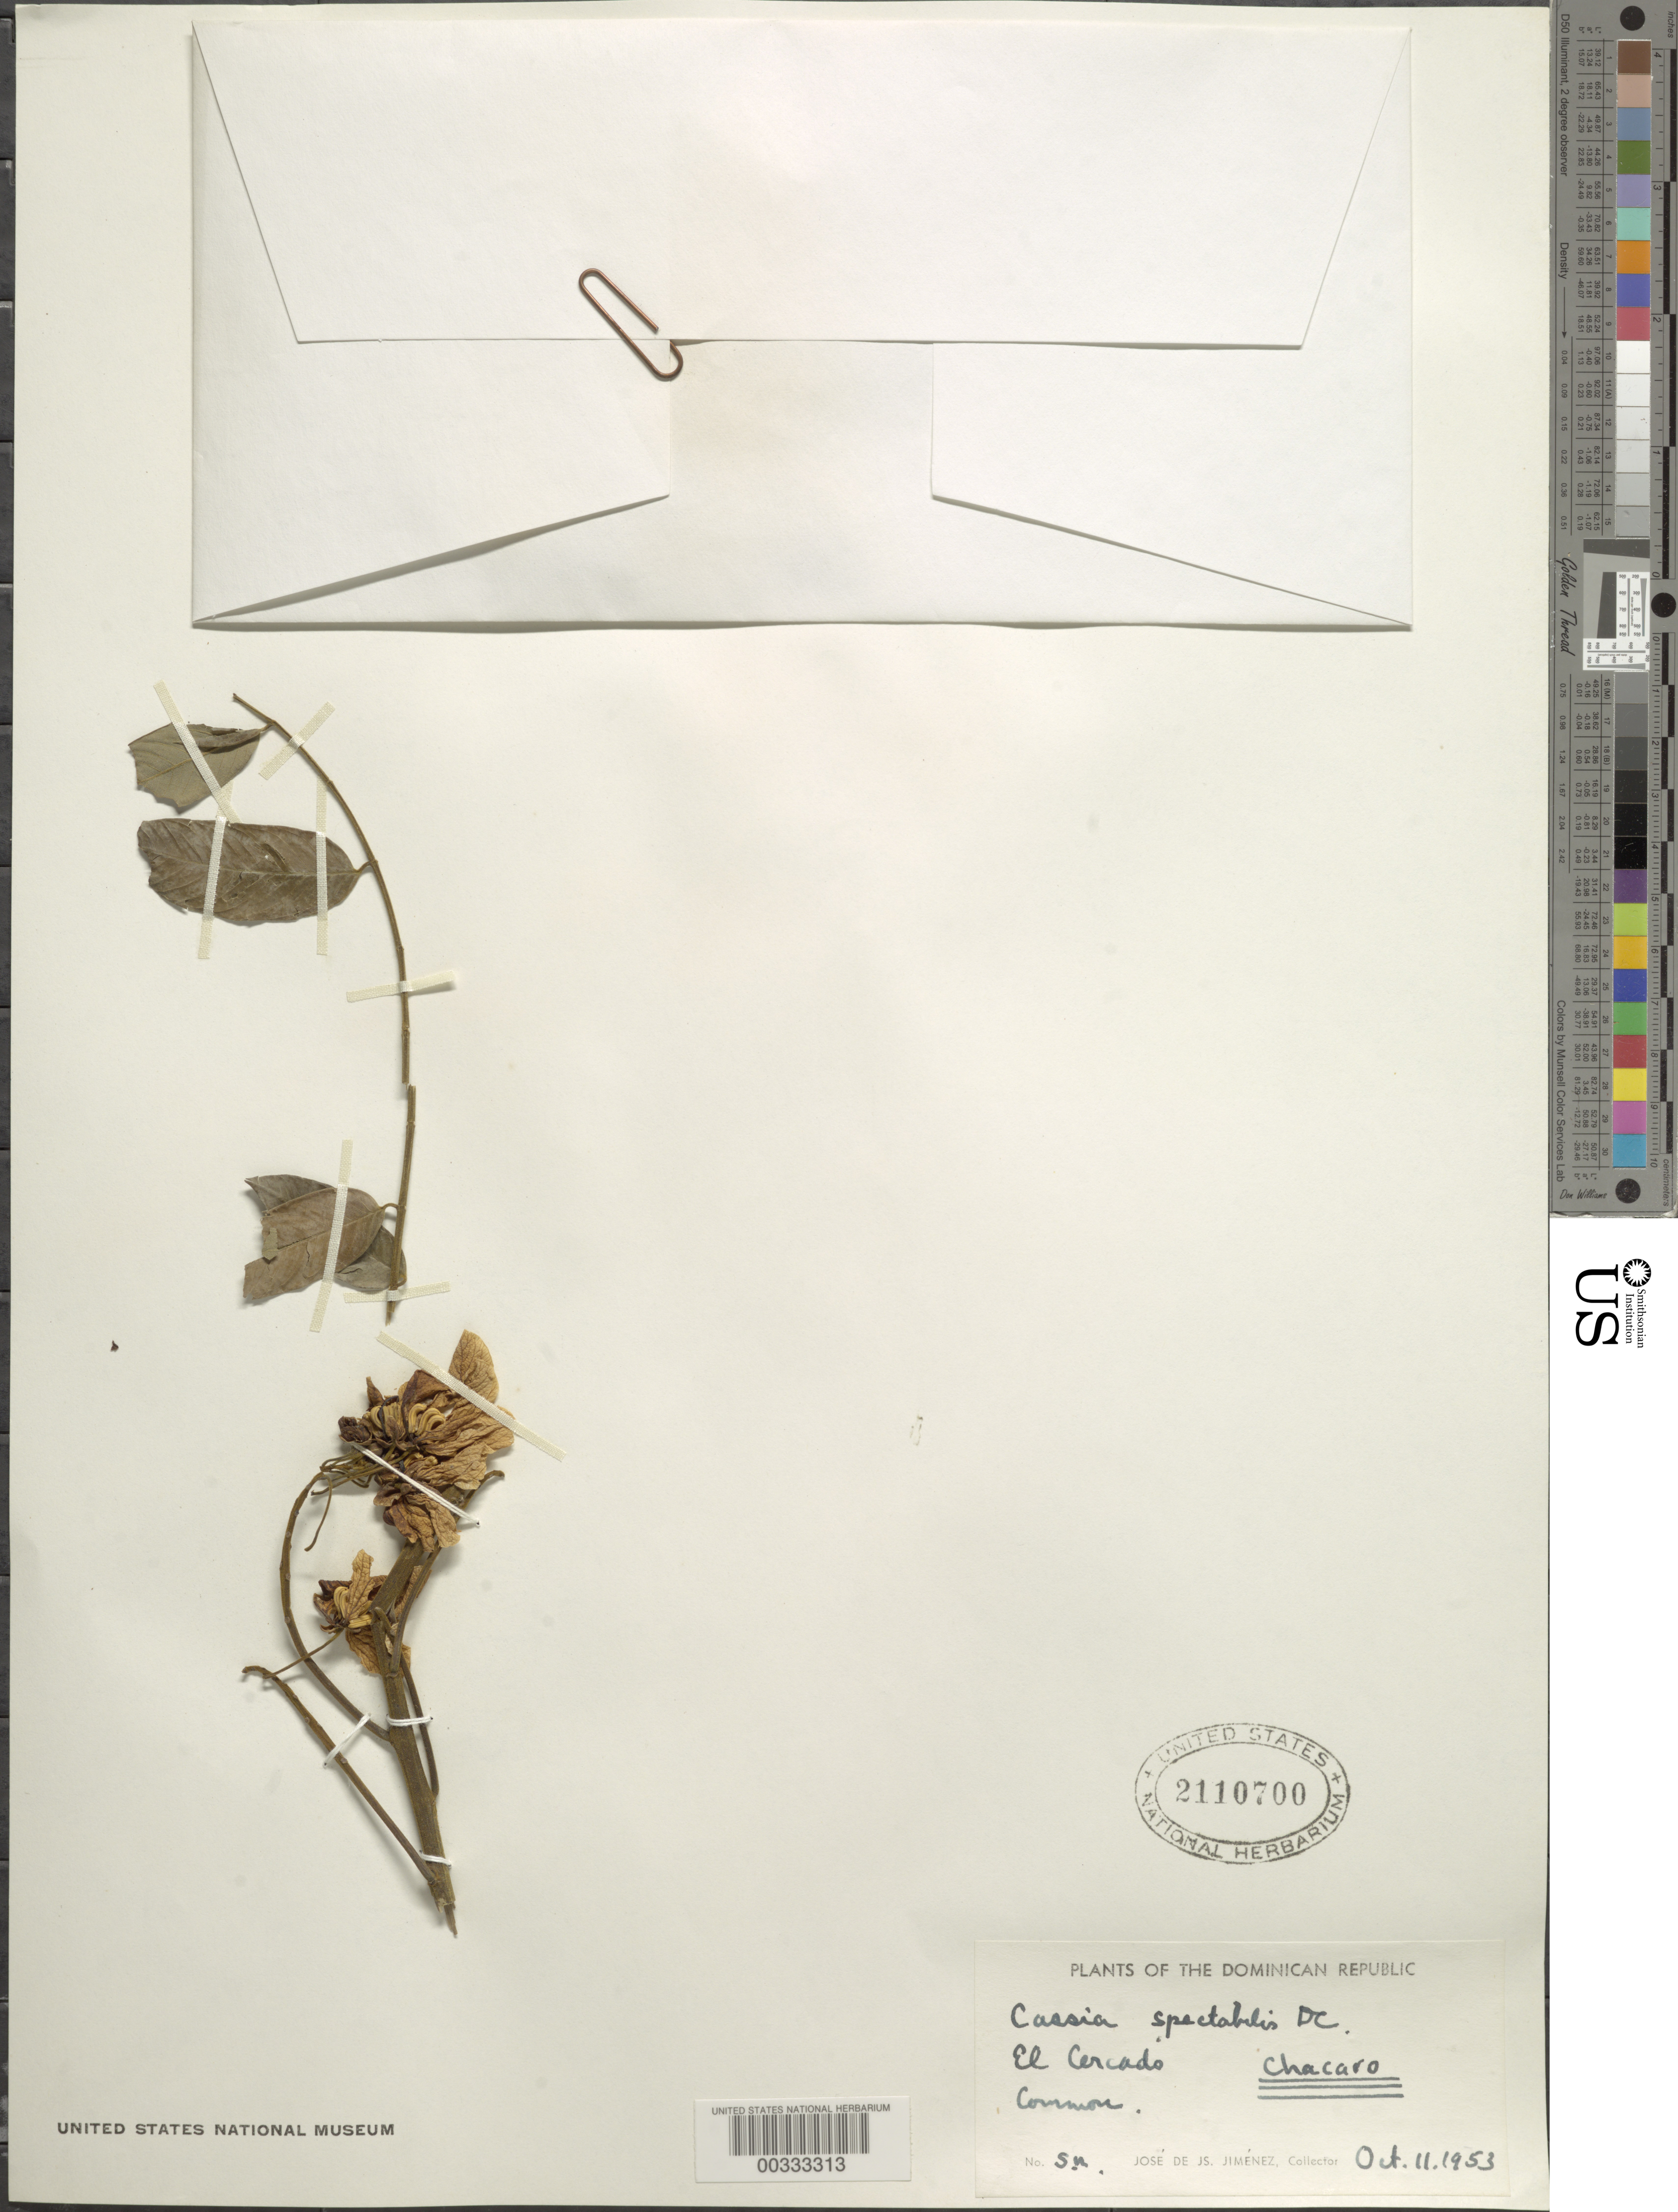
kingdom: Plantae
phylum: Tracheophyta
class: Magnoliopsida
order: Fabales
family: Fabaceae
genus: Senna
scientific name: Senna spectabilis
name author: (DC.) H.S. Irwin & Barneby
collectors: J. J. Jiménez Almonte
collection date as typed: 11 Oct 1953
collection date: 1953-10-11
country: Dominican Republic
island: Hispaniola Island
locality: El cercado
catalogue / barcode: US 2110700